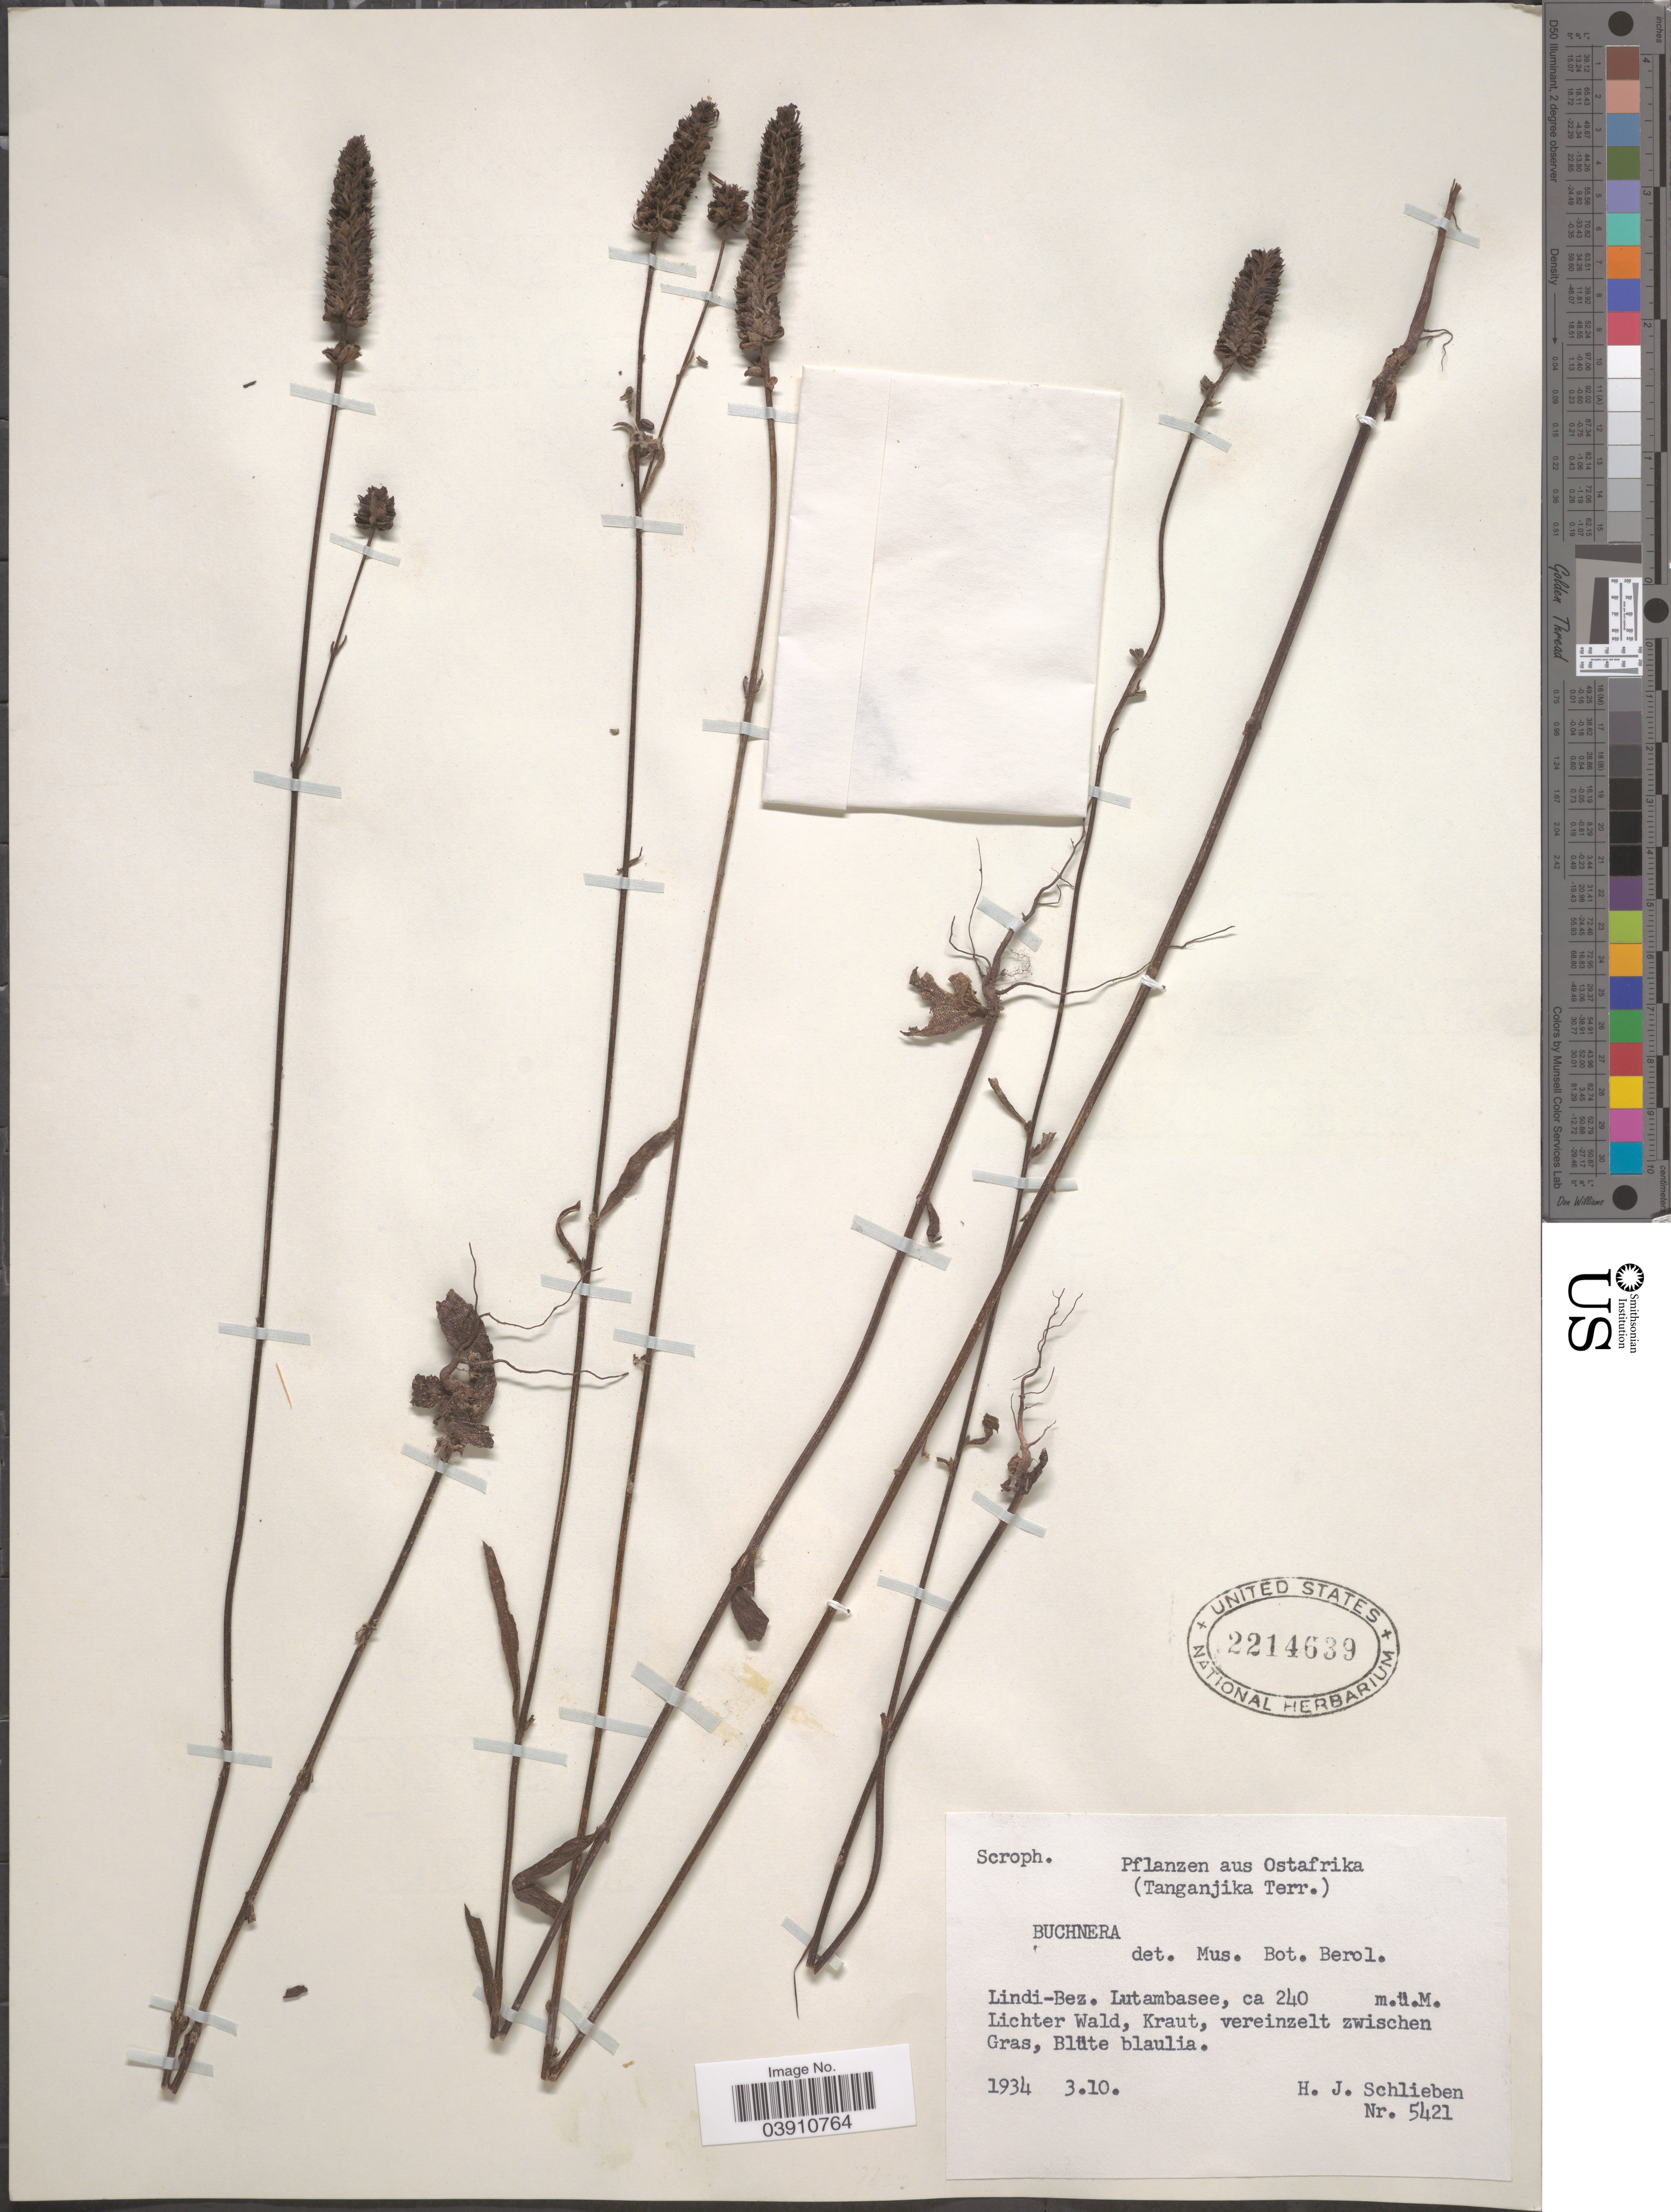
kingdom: Plantae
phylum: Tracheophyta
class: Magnoliopsida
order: Lamiales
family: Orobanchaceae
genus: Buchnera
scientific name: Buchnera sp.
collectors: H. J. Schlieben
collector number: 5421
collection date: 1934-03-10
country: Tanzania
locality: Ostafrika. (Tanganjika Terr.) Lindi-Bez. Lutambasee.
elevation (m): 240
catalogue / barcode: US 2214639